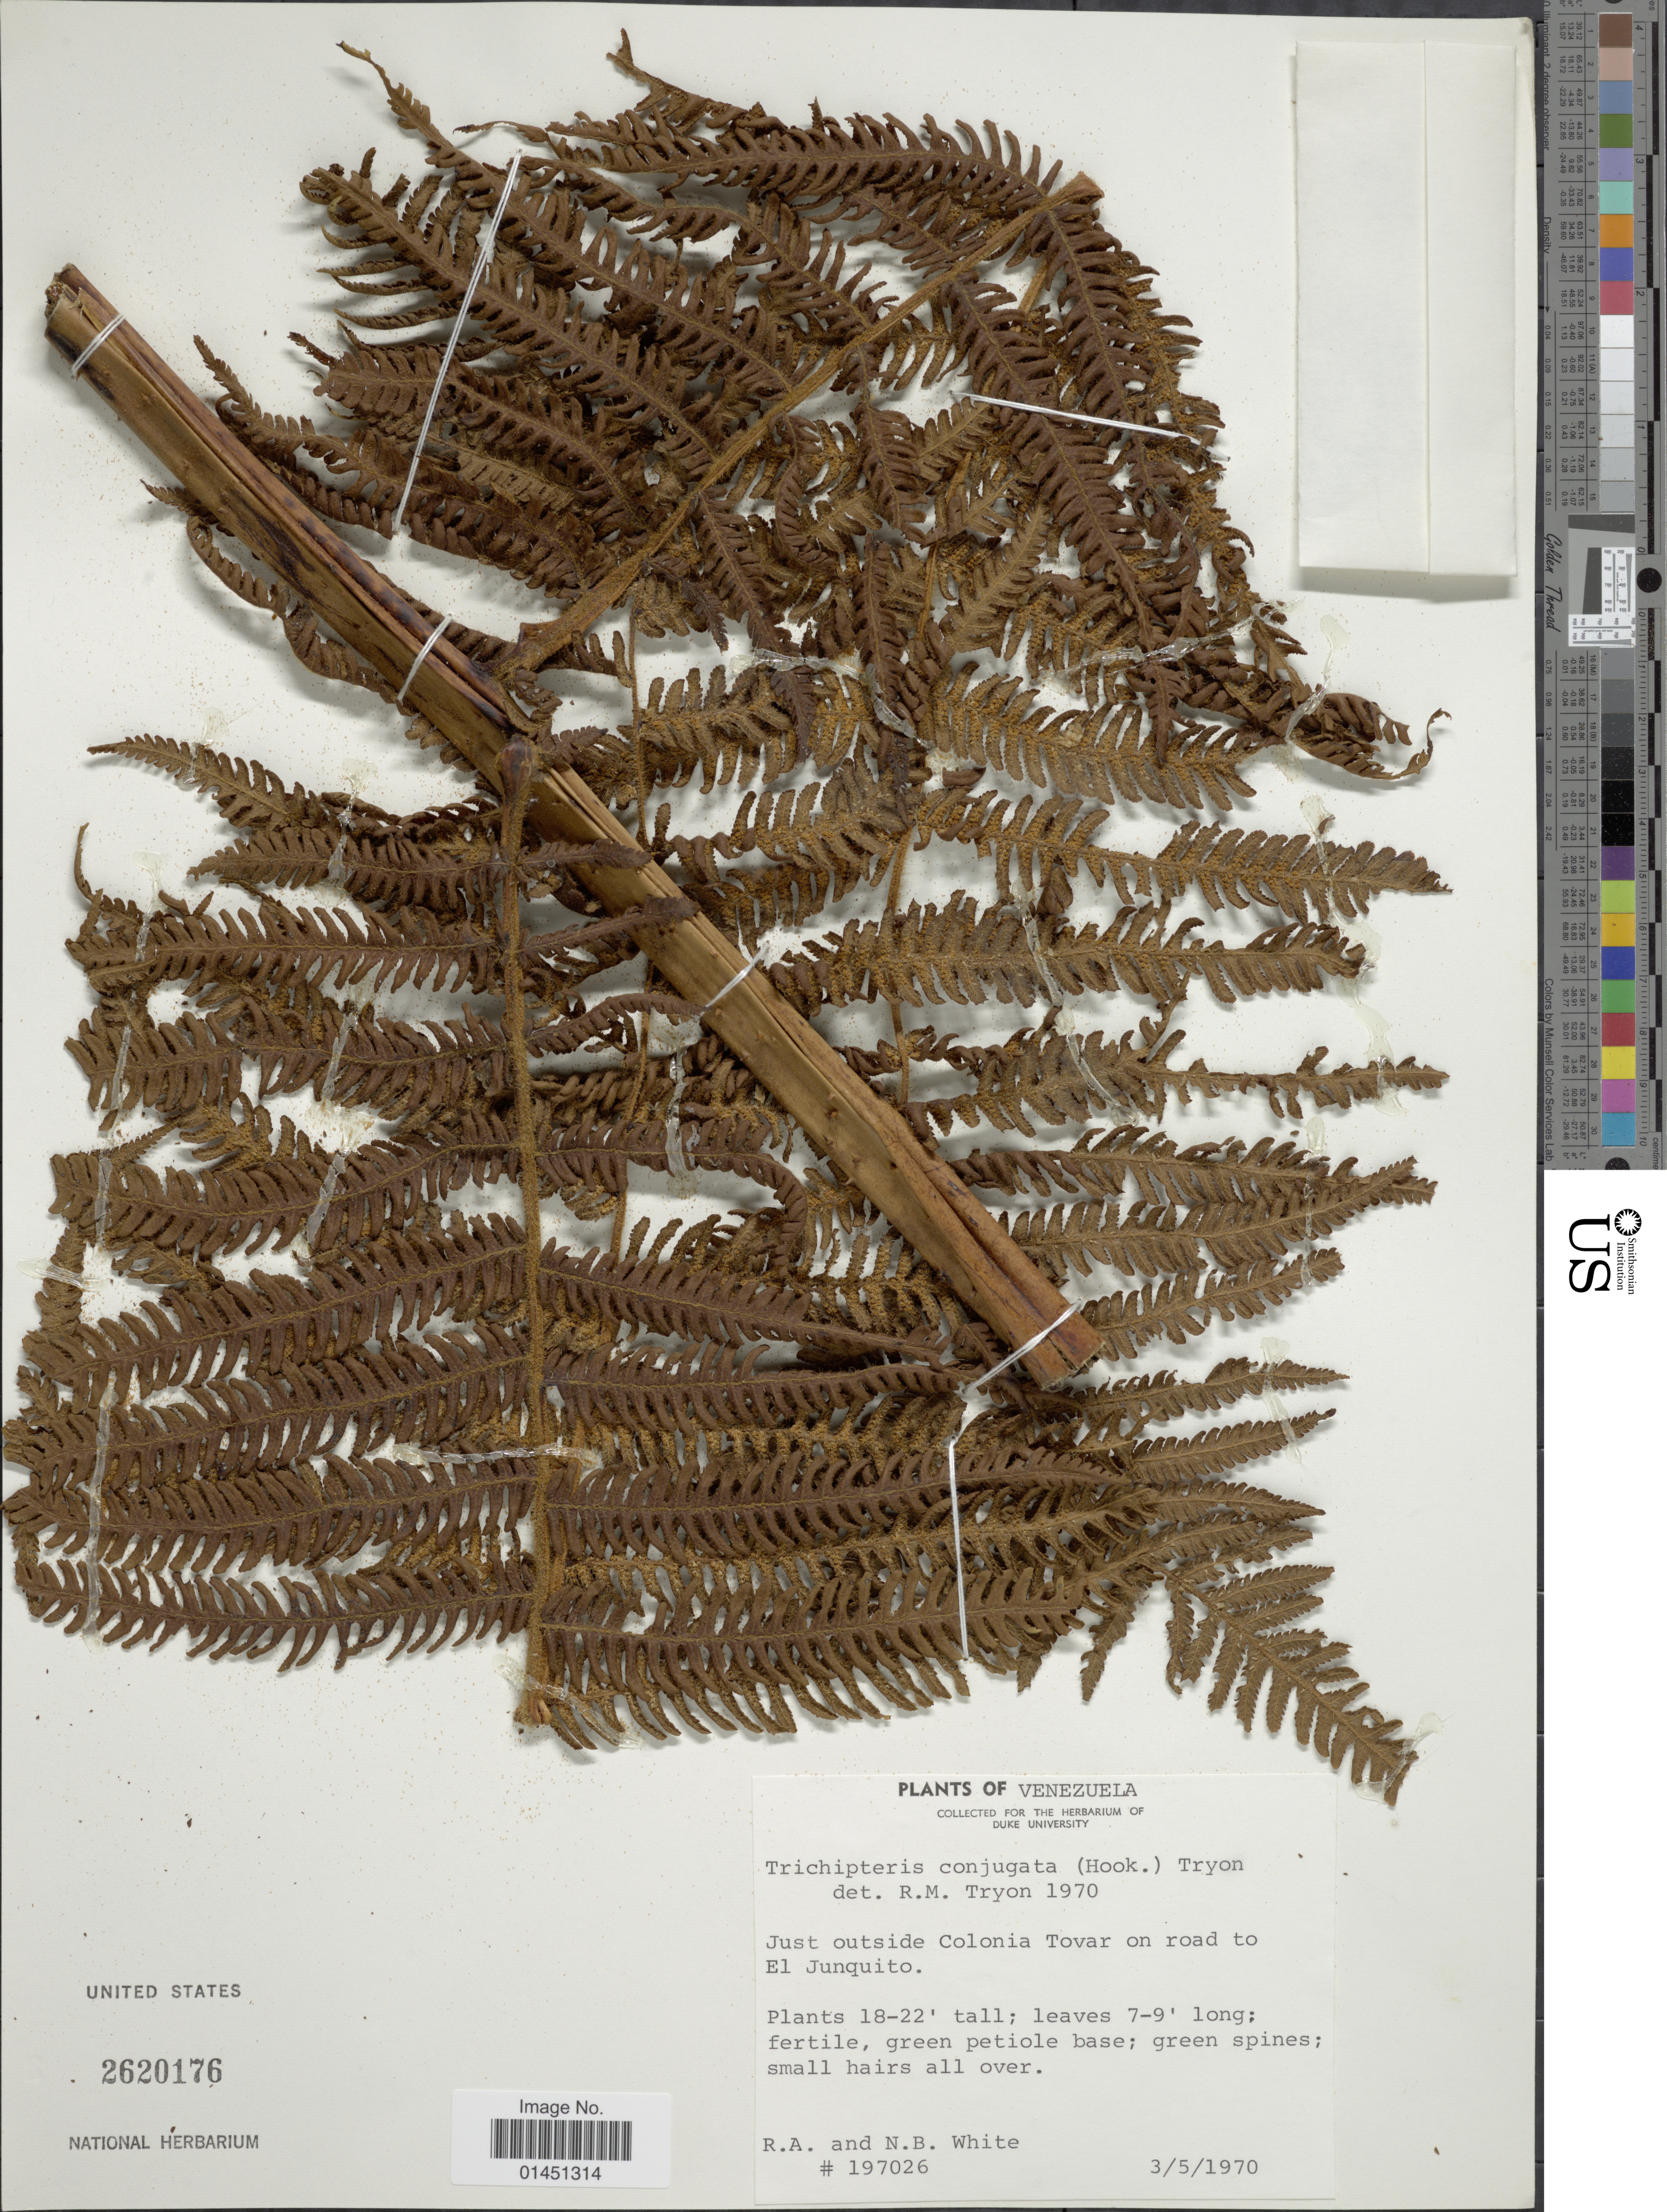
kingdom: Plantae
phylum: Tracheophyta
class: Polypodiopsida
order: Cyatheales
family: Cyatheaceae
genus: Cyathea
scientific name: Cyathea conjugata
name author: (Hook.) Domin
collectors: R. A. White & N. White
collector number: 197026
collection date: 1970-05-03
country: Venezuela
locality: Just outside Colonia Tovar on road to El Junquito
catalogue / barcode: US 2620176